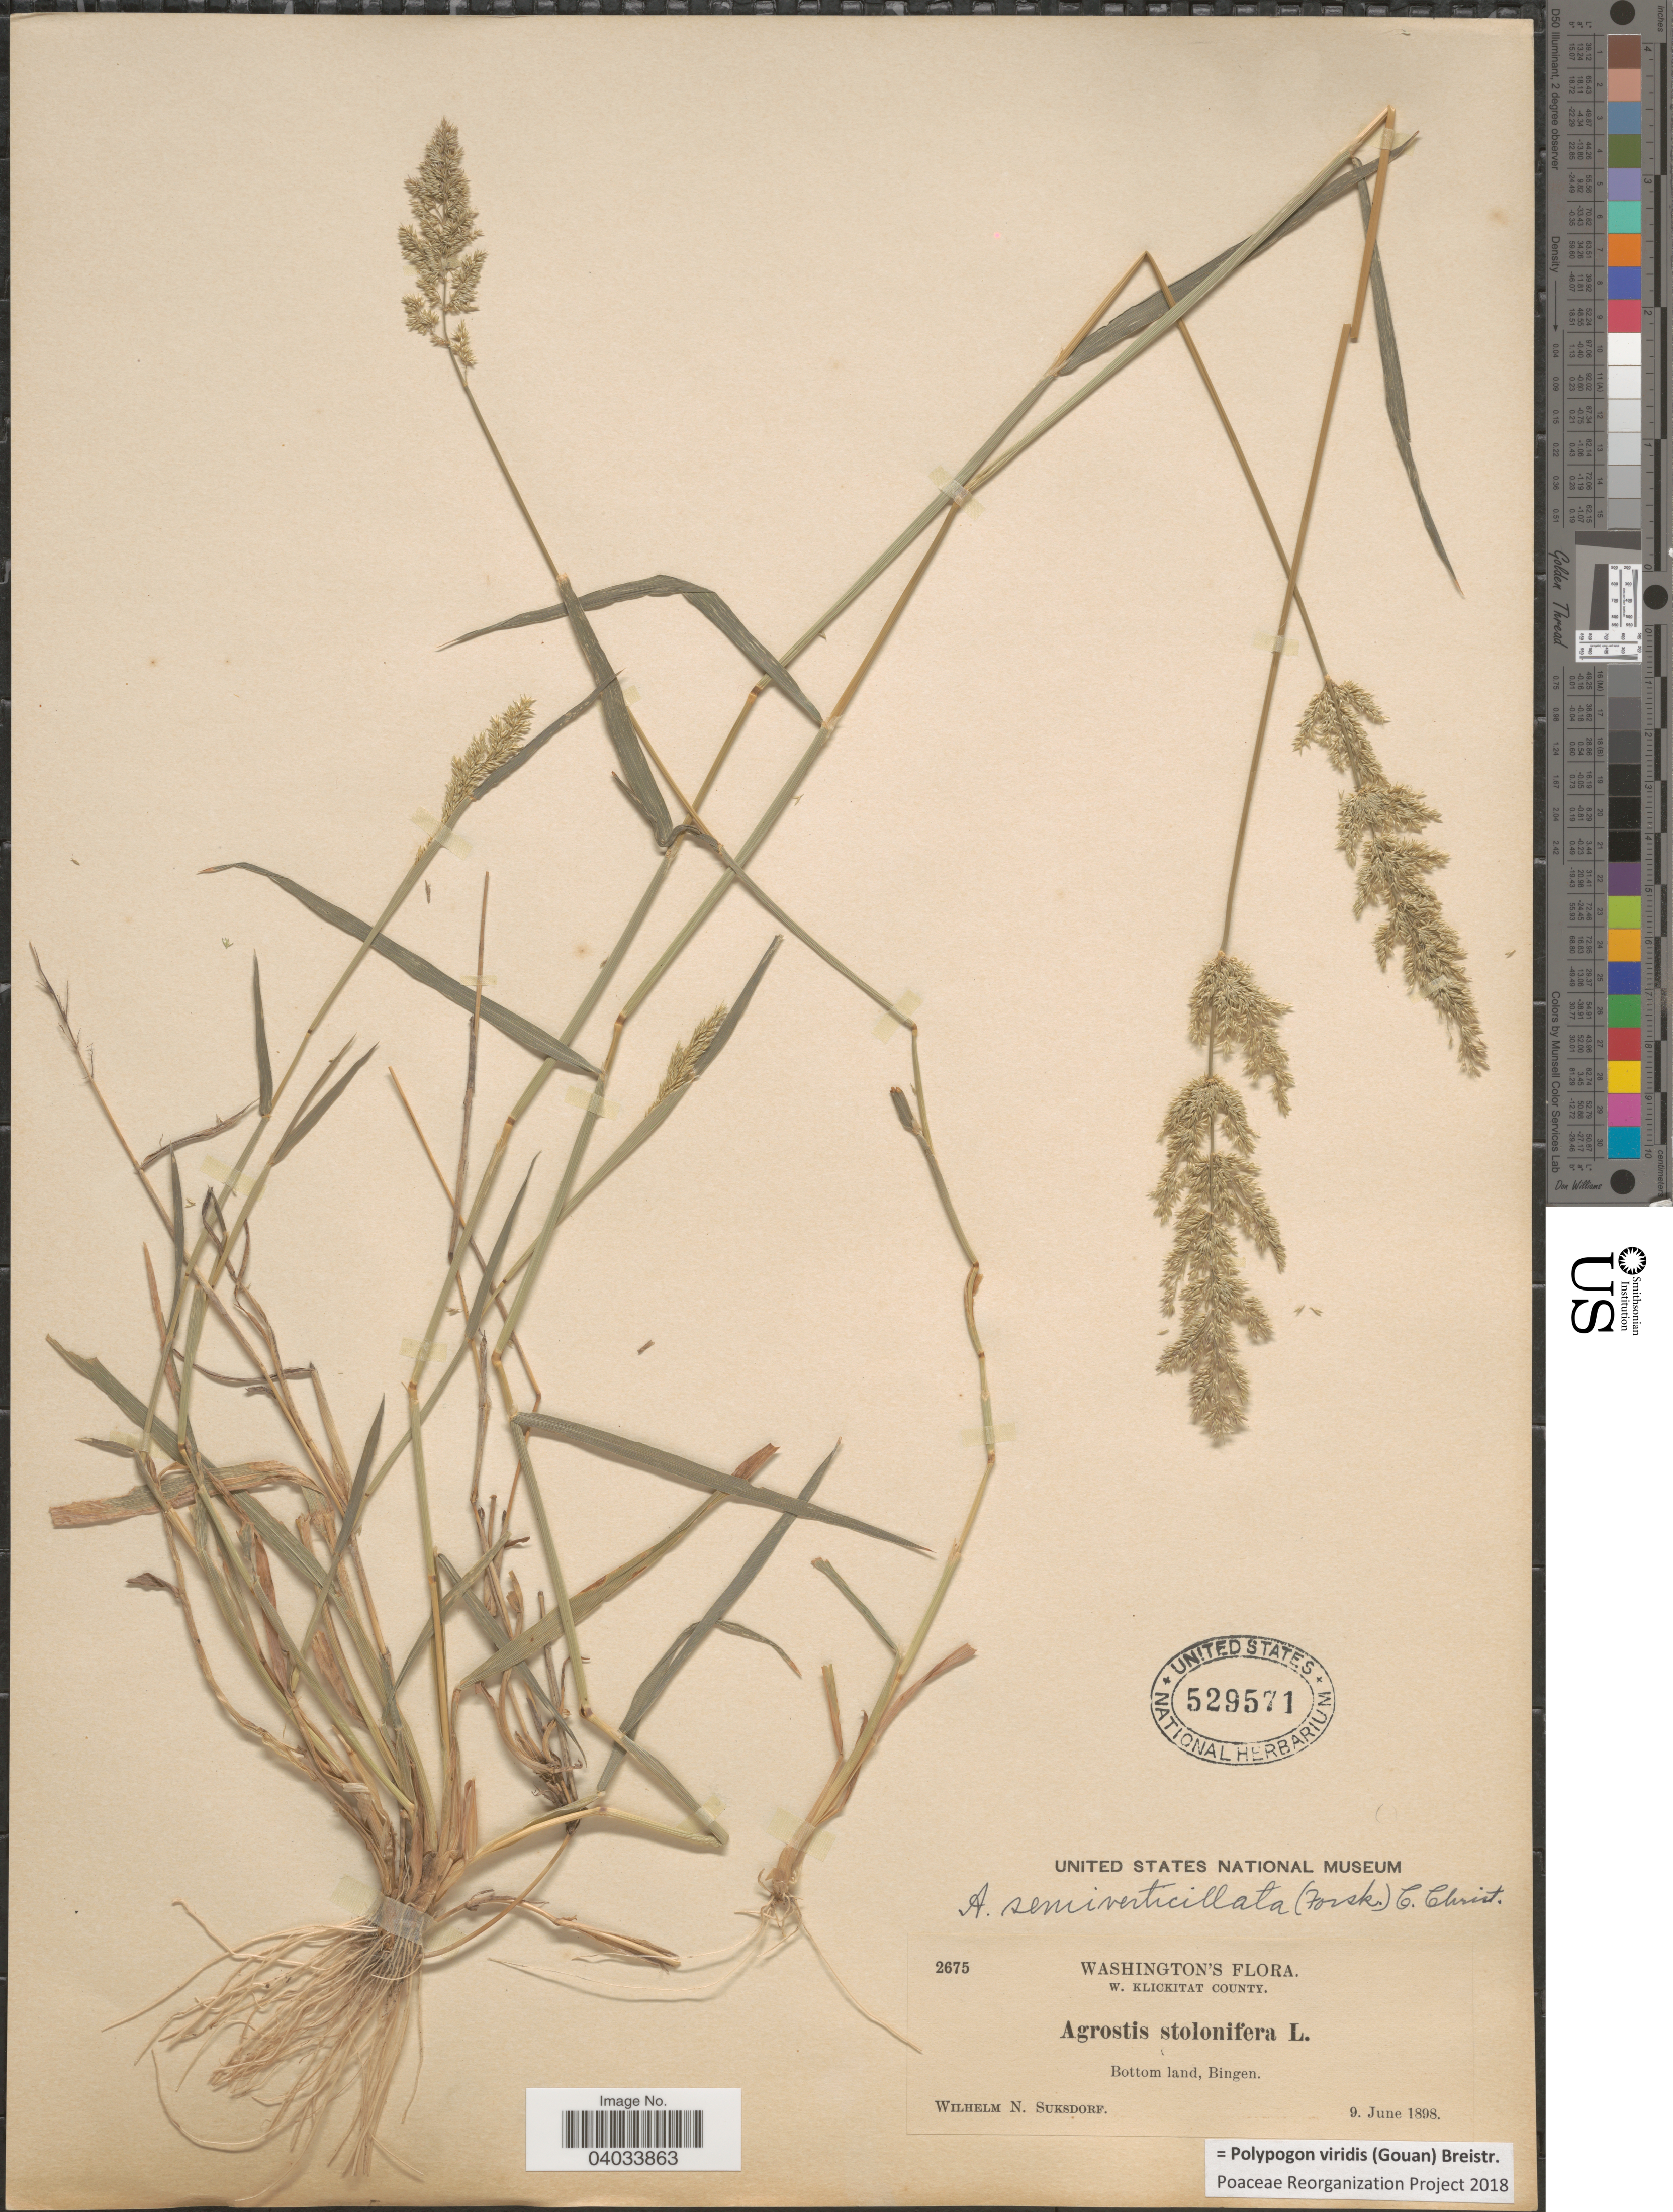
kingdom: Plantae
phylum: Tracheophyta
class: Liliopsida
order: Poales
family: Poaceae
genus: Polypogon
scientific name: Polypogon viridis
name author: (Gouan) Breistroffer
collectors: W. N. Suksdorf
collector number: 2675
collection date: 1898-06-09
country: United States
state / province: Washington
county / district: Klickitat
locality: W. Klickitat County. Bottom land, Bingen.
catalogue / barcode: US 529571